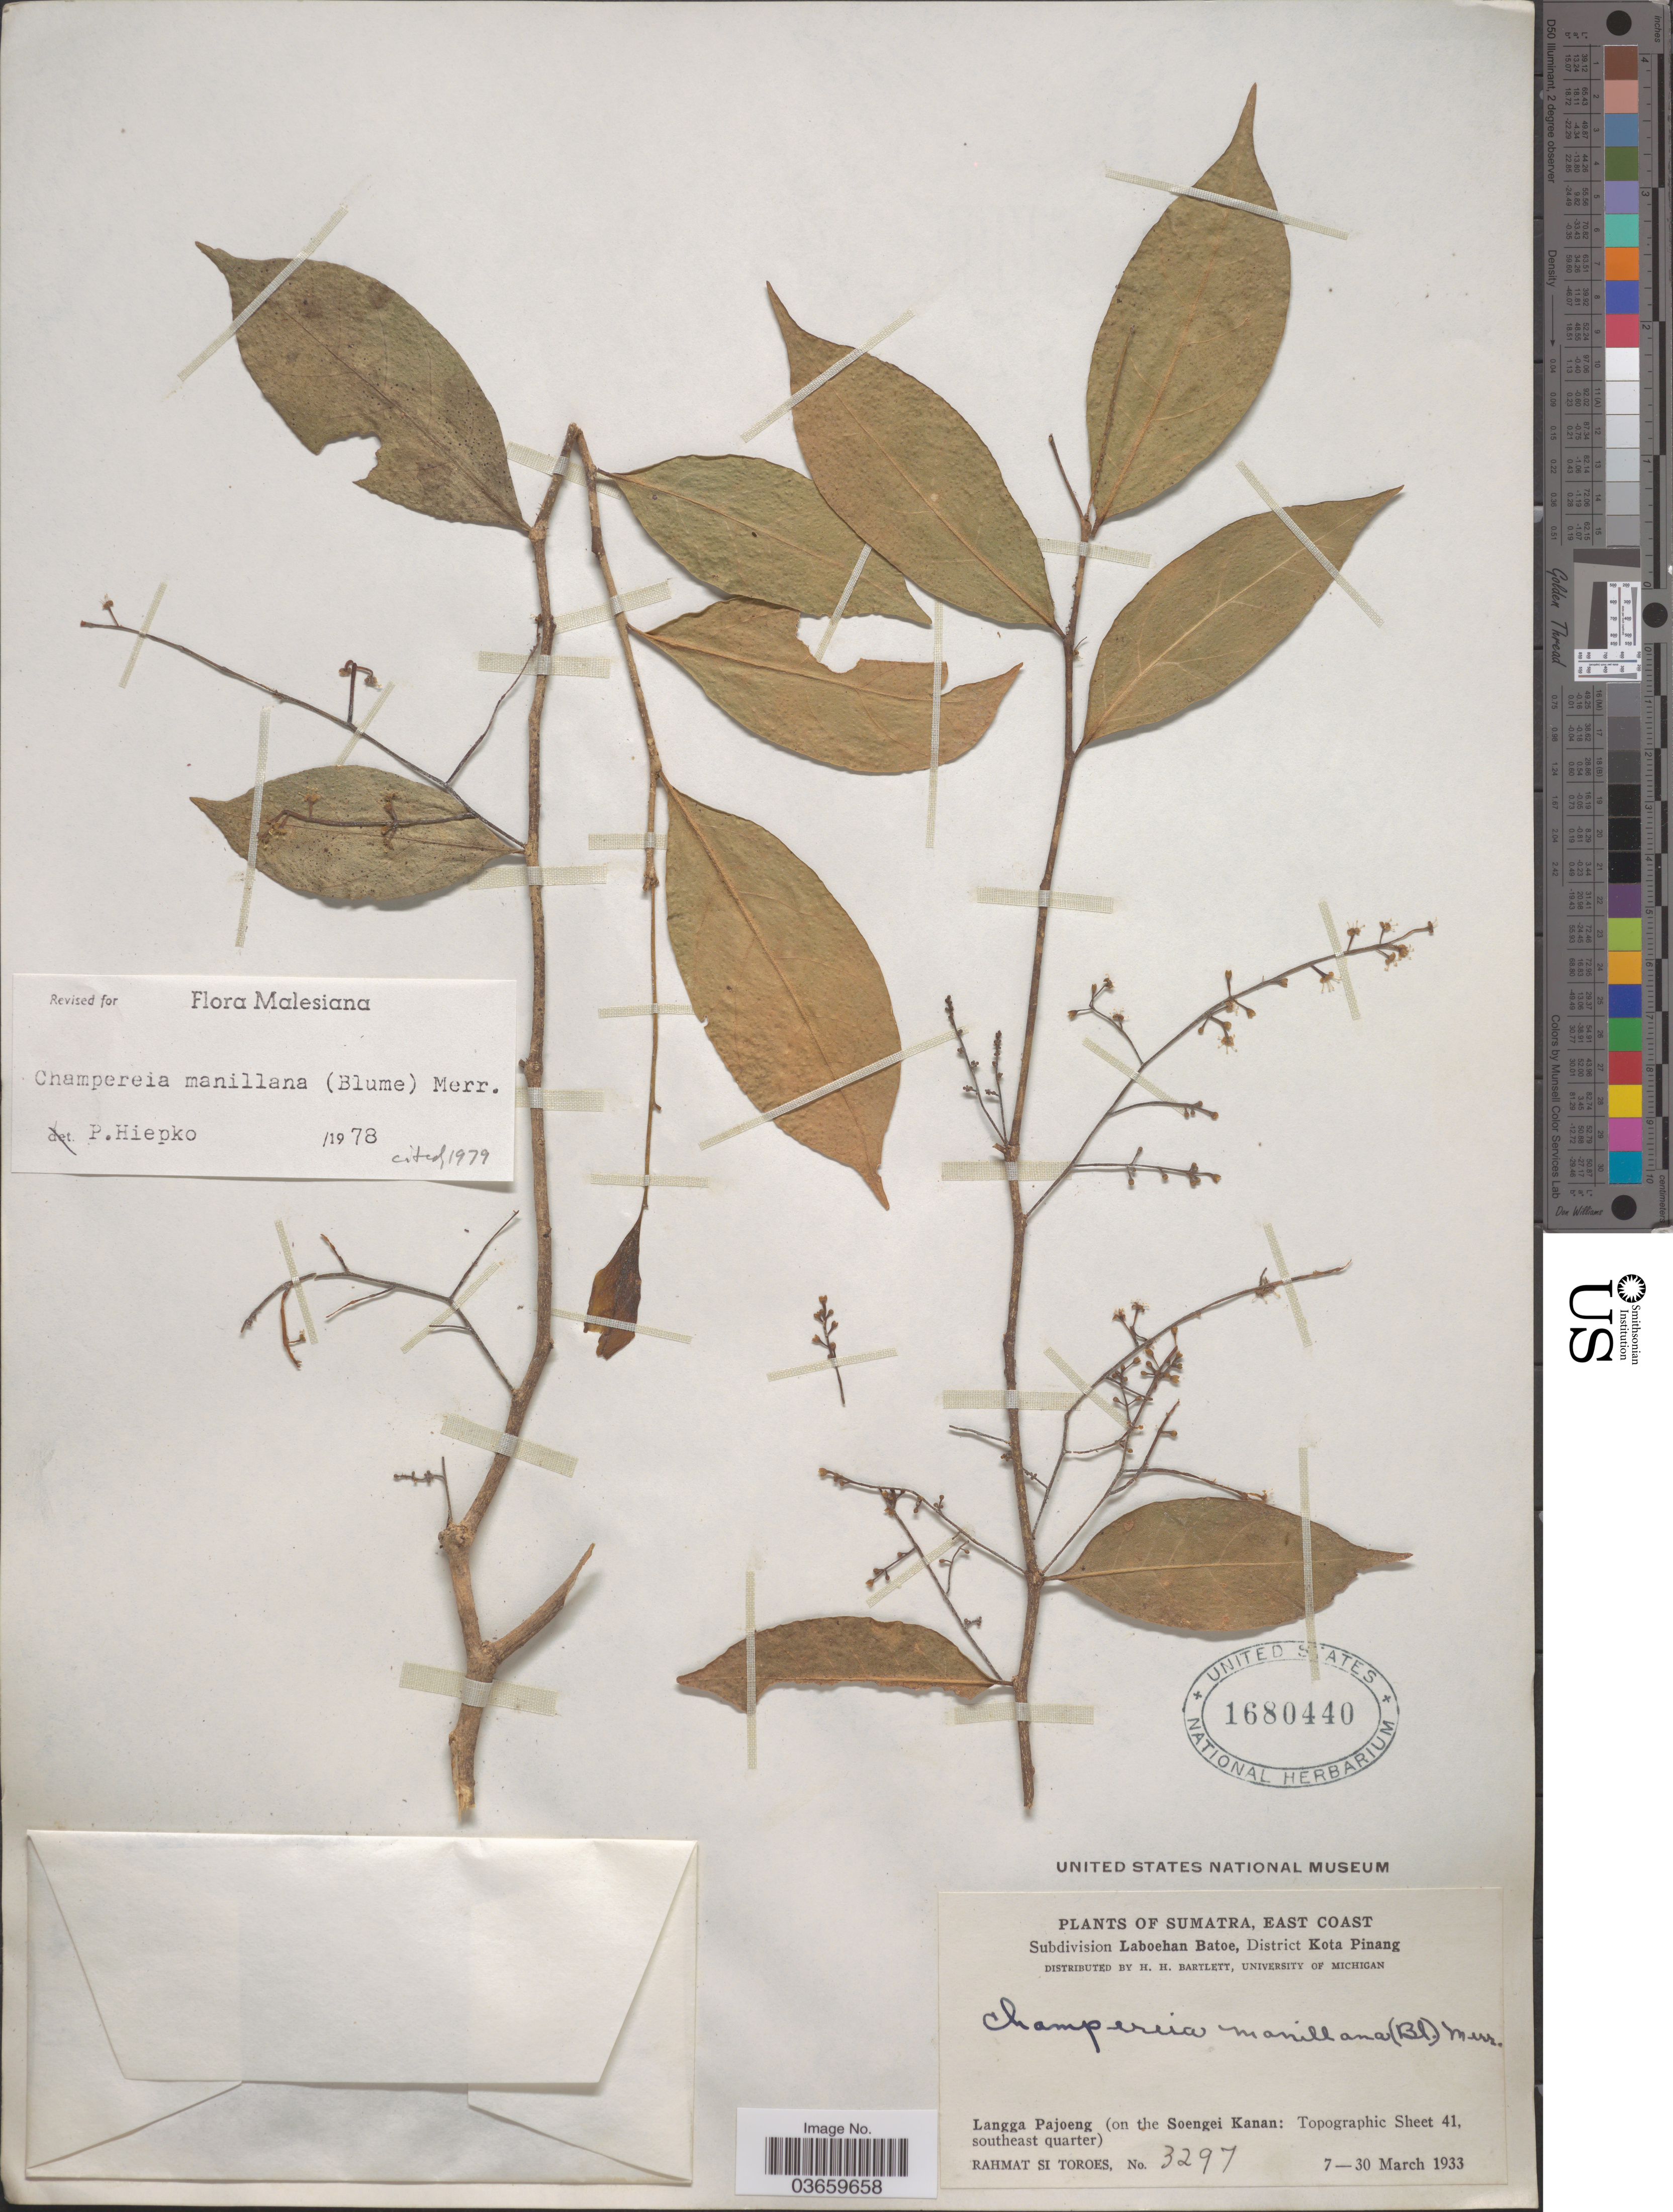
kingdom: Plantae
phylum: Tracheophyta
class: Magnoliopsida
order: Santalales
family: Opiliaceae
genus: Champereia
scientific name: Champereia manillana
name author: (Blume) Merr.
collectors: Rahmat Si Boeea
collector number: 3297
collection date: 1933-03-07/1933-03-30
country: Indonesia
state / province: Sumatra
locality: East Coast. Subdivision Laboehan Batoe, District Kota Pinang. Langga Pajoeng (on the Soengei Kanan: Topographic Sheet 41, southeast quarter).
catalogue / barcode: US 1680440